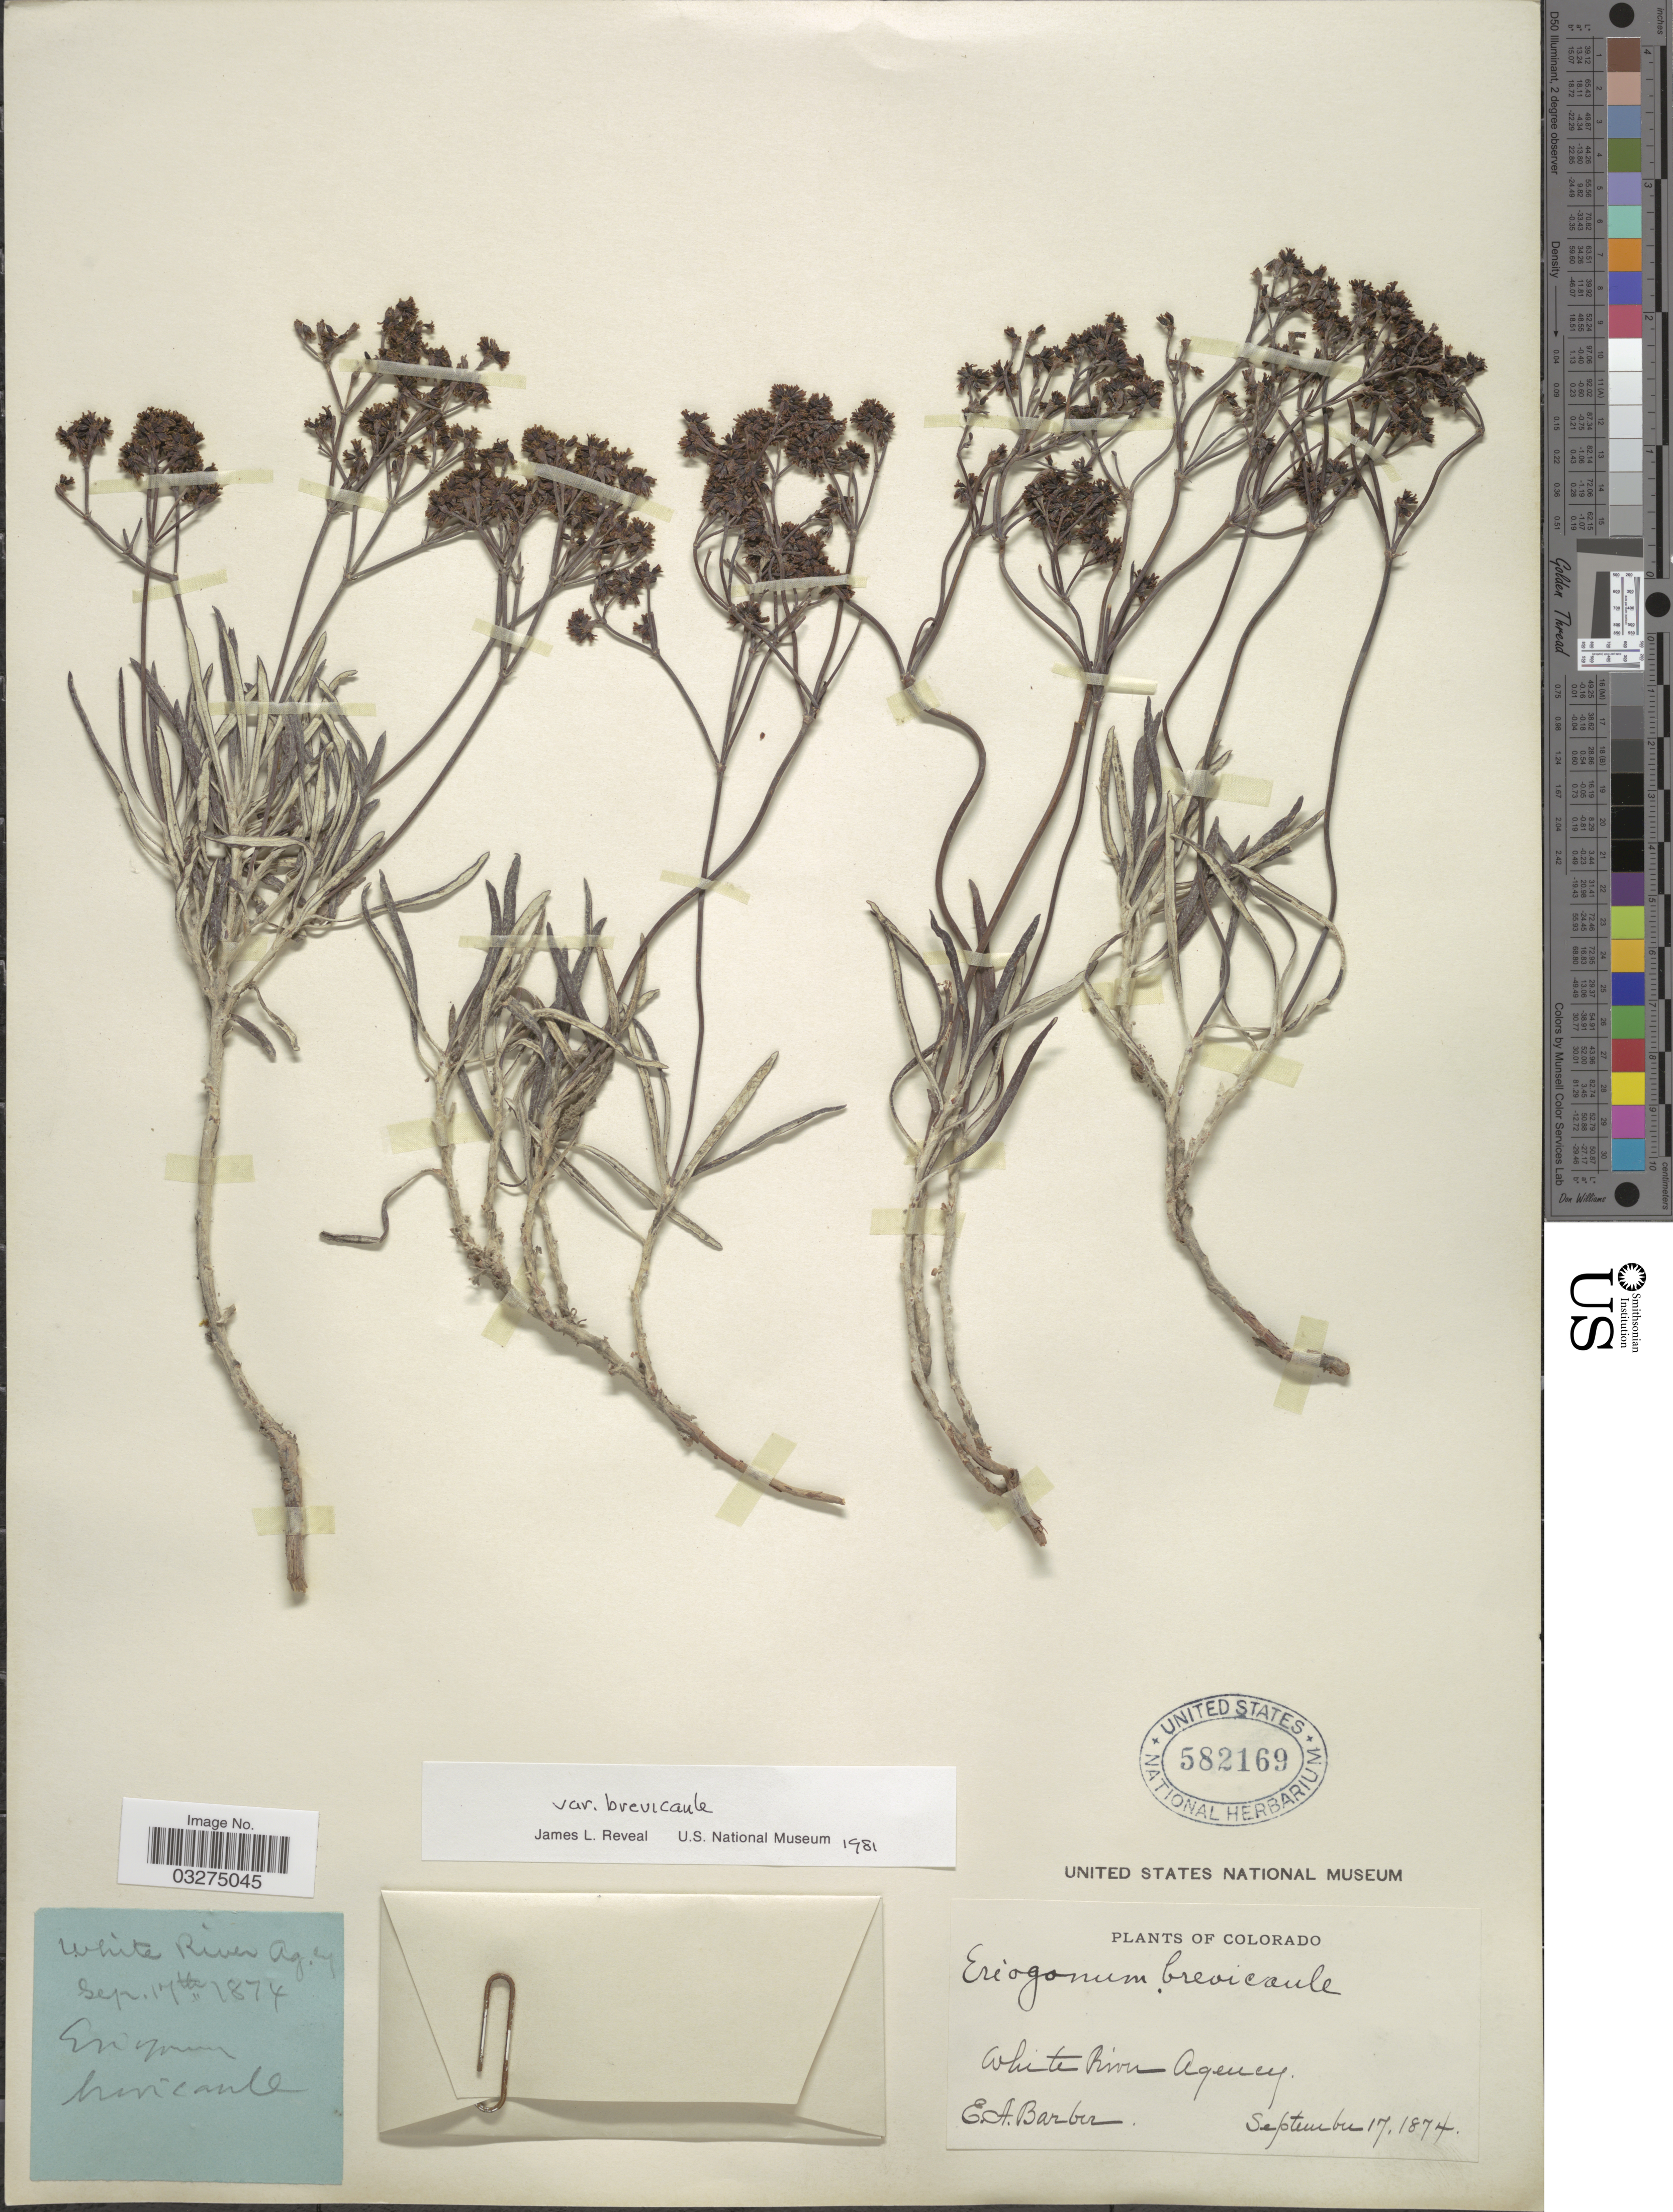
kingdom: Plantae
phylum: Tracheophyta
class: Magnoliopsida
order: Caryophyllales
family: Polygonaceae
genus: Eriogonum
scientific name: Eriogonum brevicaule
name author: Nutt.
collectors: E. Barber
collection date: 1874-09-17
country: United States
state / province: Colorado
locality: White River Agency.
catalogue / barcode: US 582169